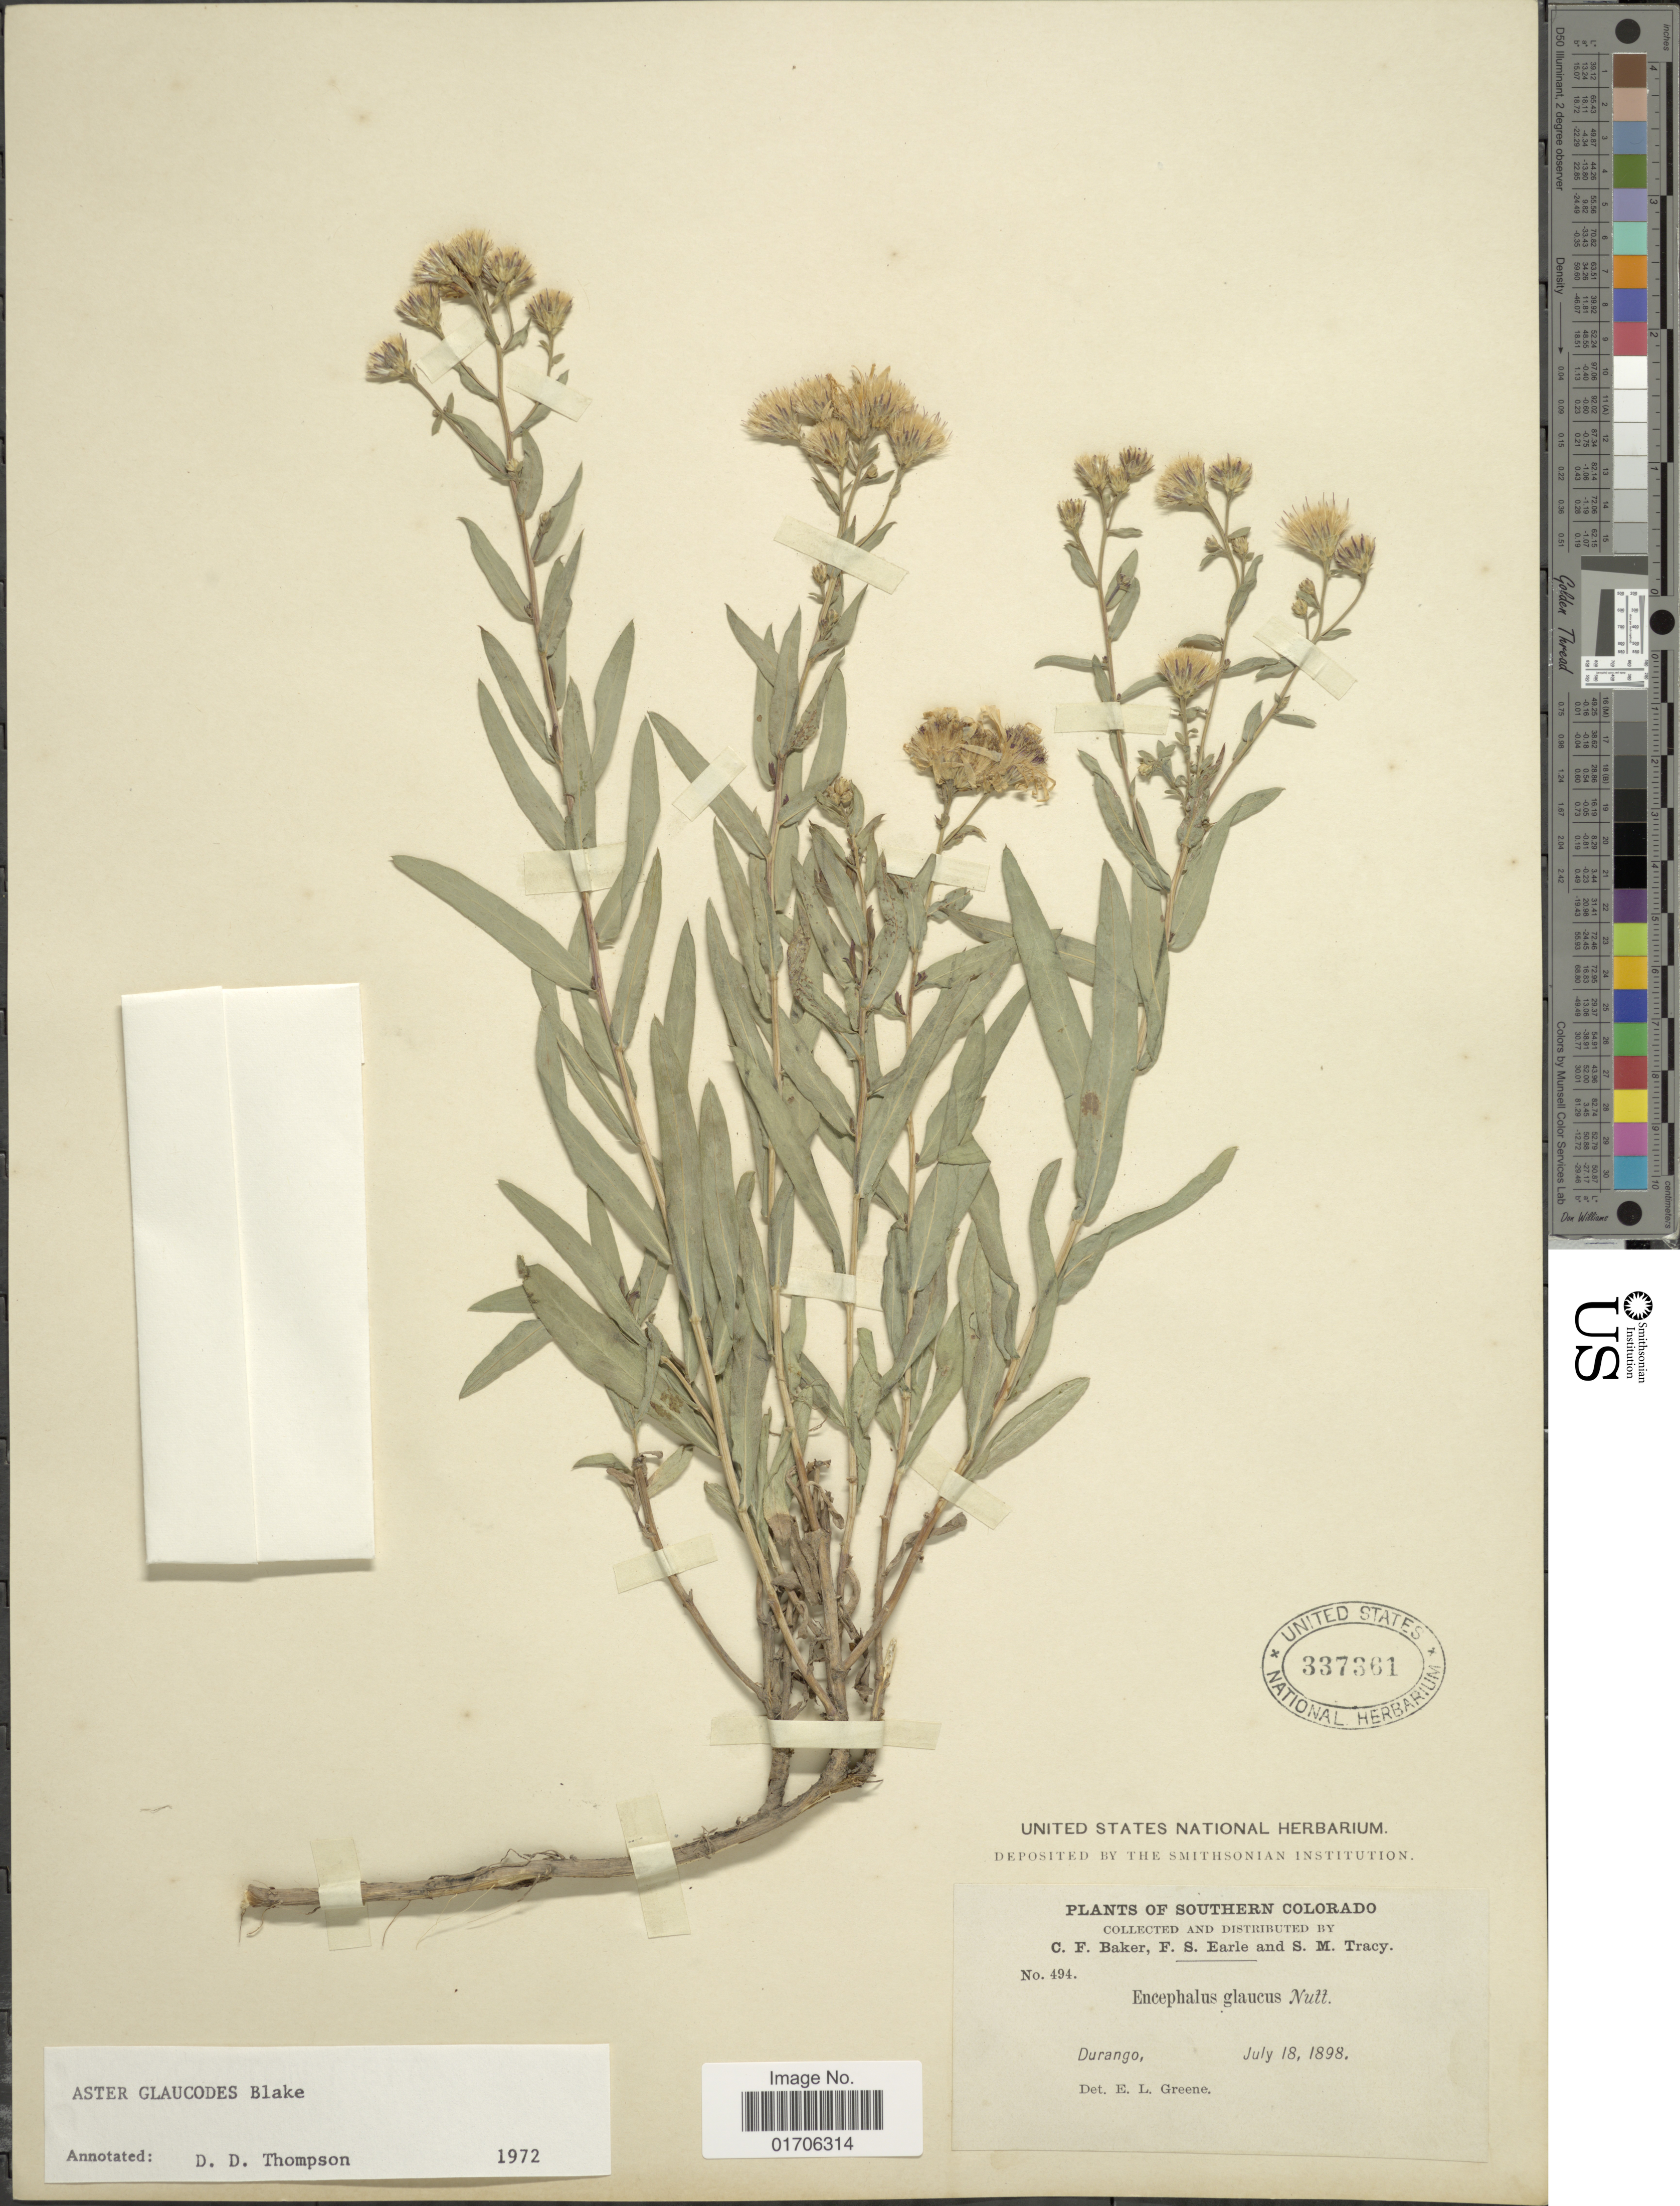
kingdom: Plantae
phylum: Tracheophyta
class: Magnoliopsida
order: Asterales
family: Asteraceae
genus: Eurybia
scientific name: Eurybia glauca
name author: (Nutt.) G.L. Nesom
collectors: C. F. Baker, F. S. Earle & S. M. Tracy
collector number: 494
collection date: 1898-07-18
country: United States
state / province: Colorado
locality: Colorado. Durango.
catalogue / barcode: US 337361